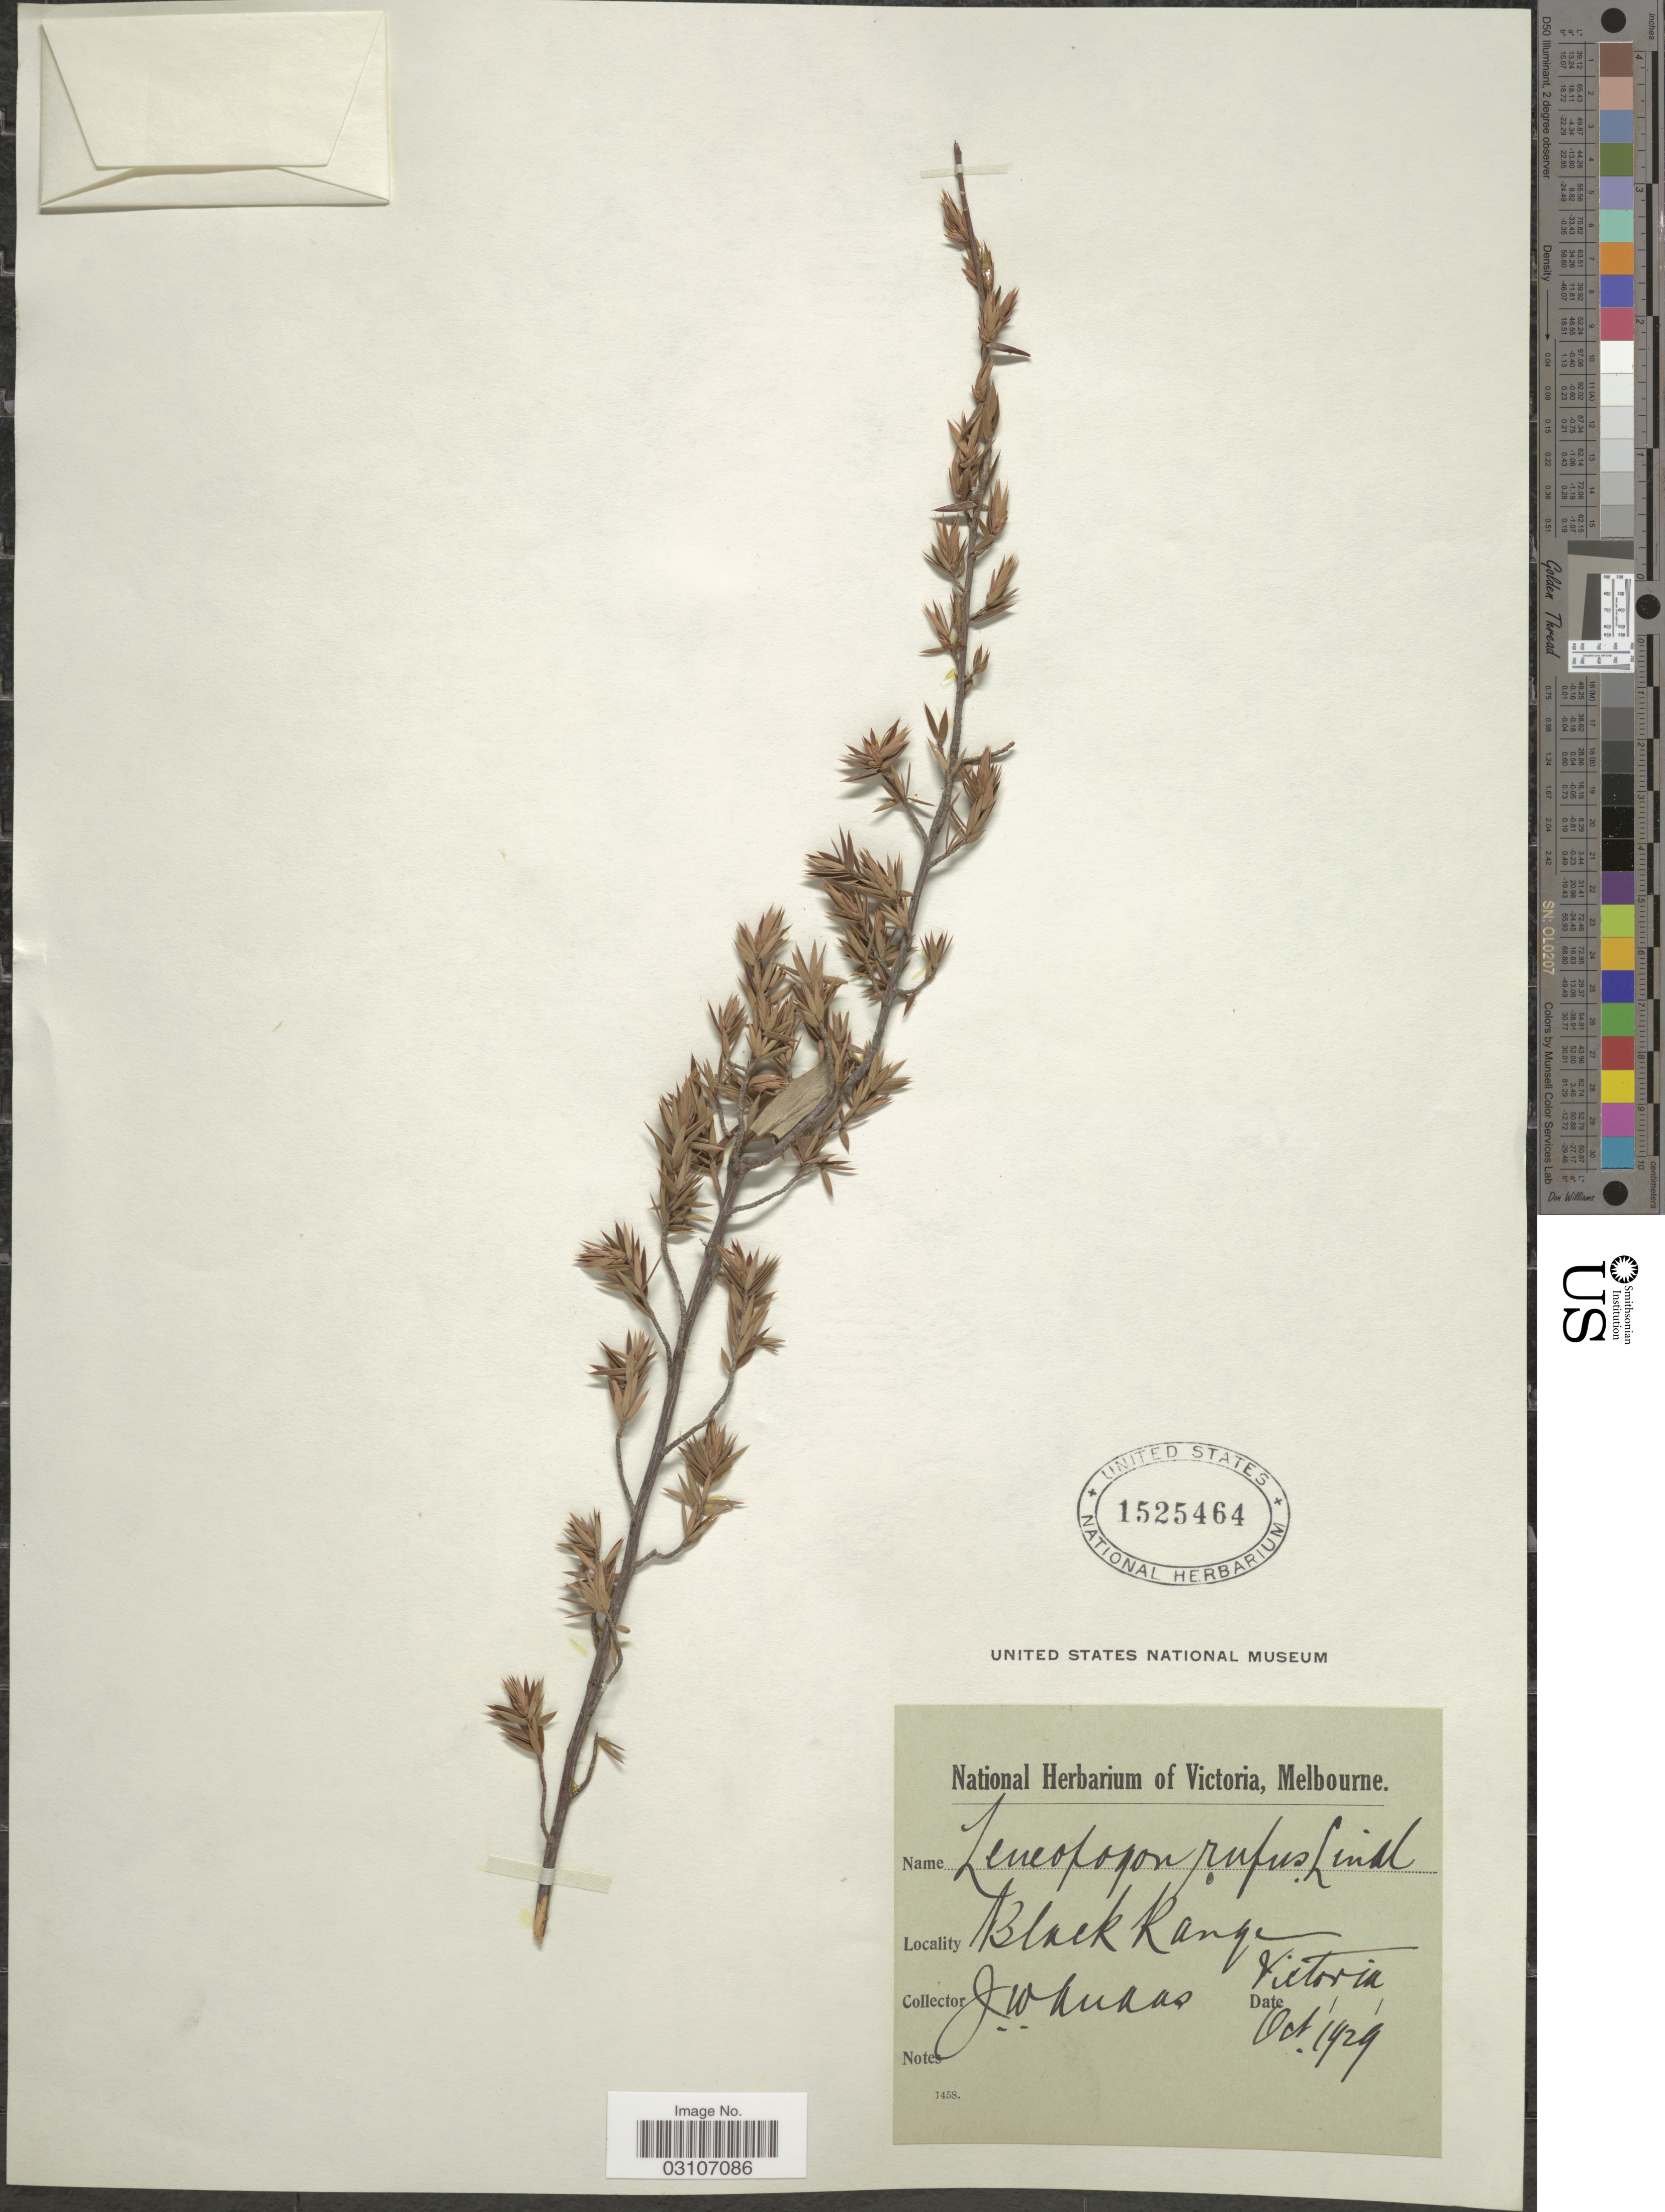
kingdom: Plantae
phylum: Tracheophyta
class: Magnoliopsida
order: Ericales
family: Ericaceae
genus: Leucopogon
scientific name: Leucopogon rufus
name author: Lindl.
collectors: J. Audas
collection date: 1929-10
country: Australia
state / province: Victoria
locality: Black Range. Victoria.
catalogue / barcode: US 1525464